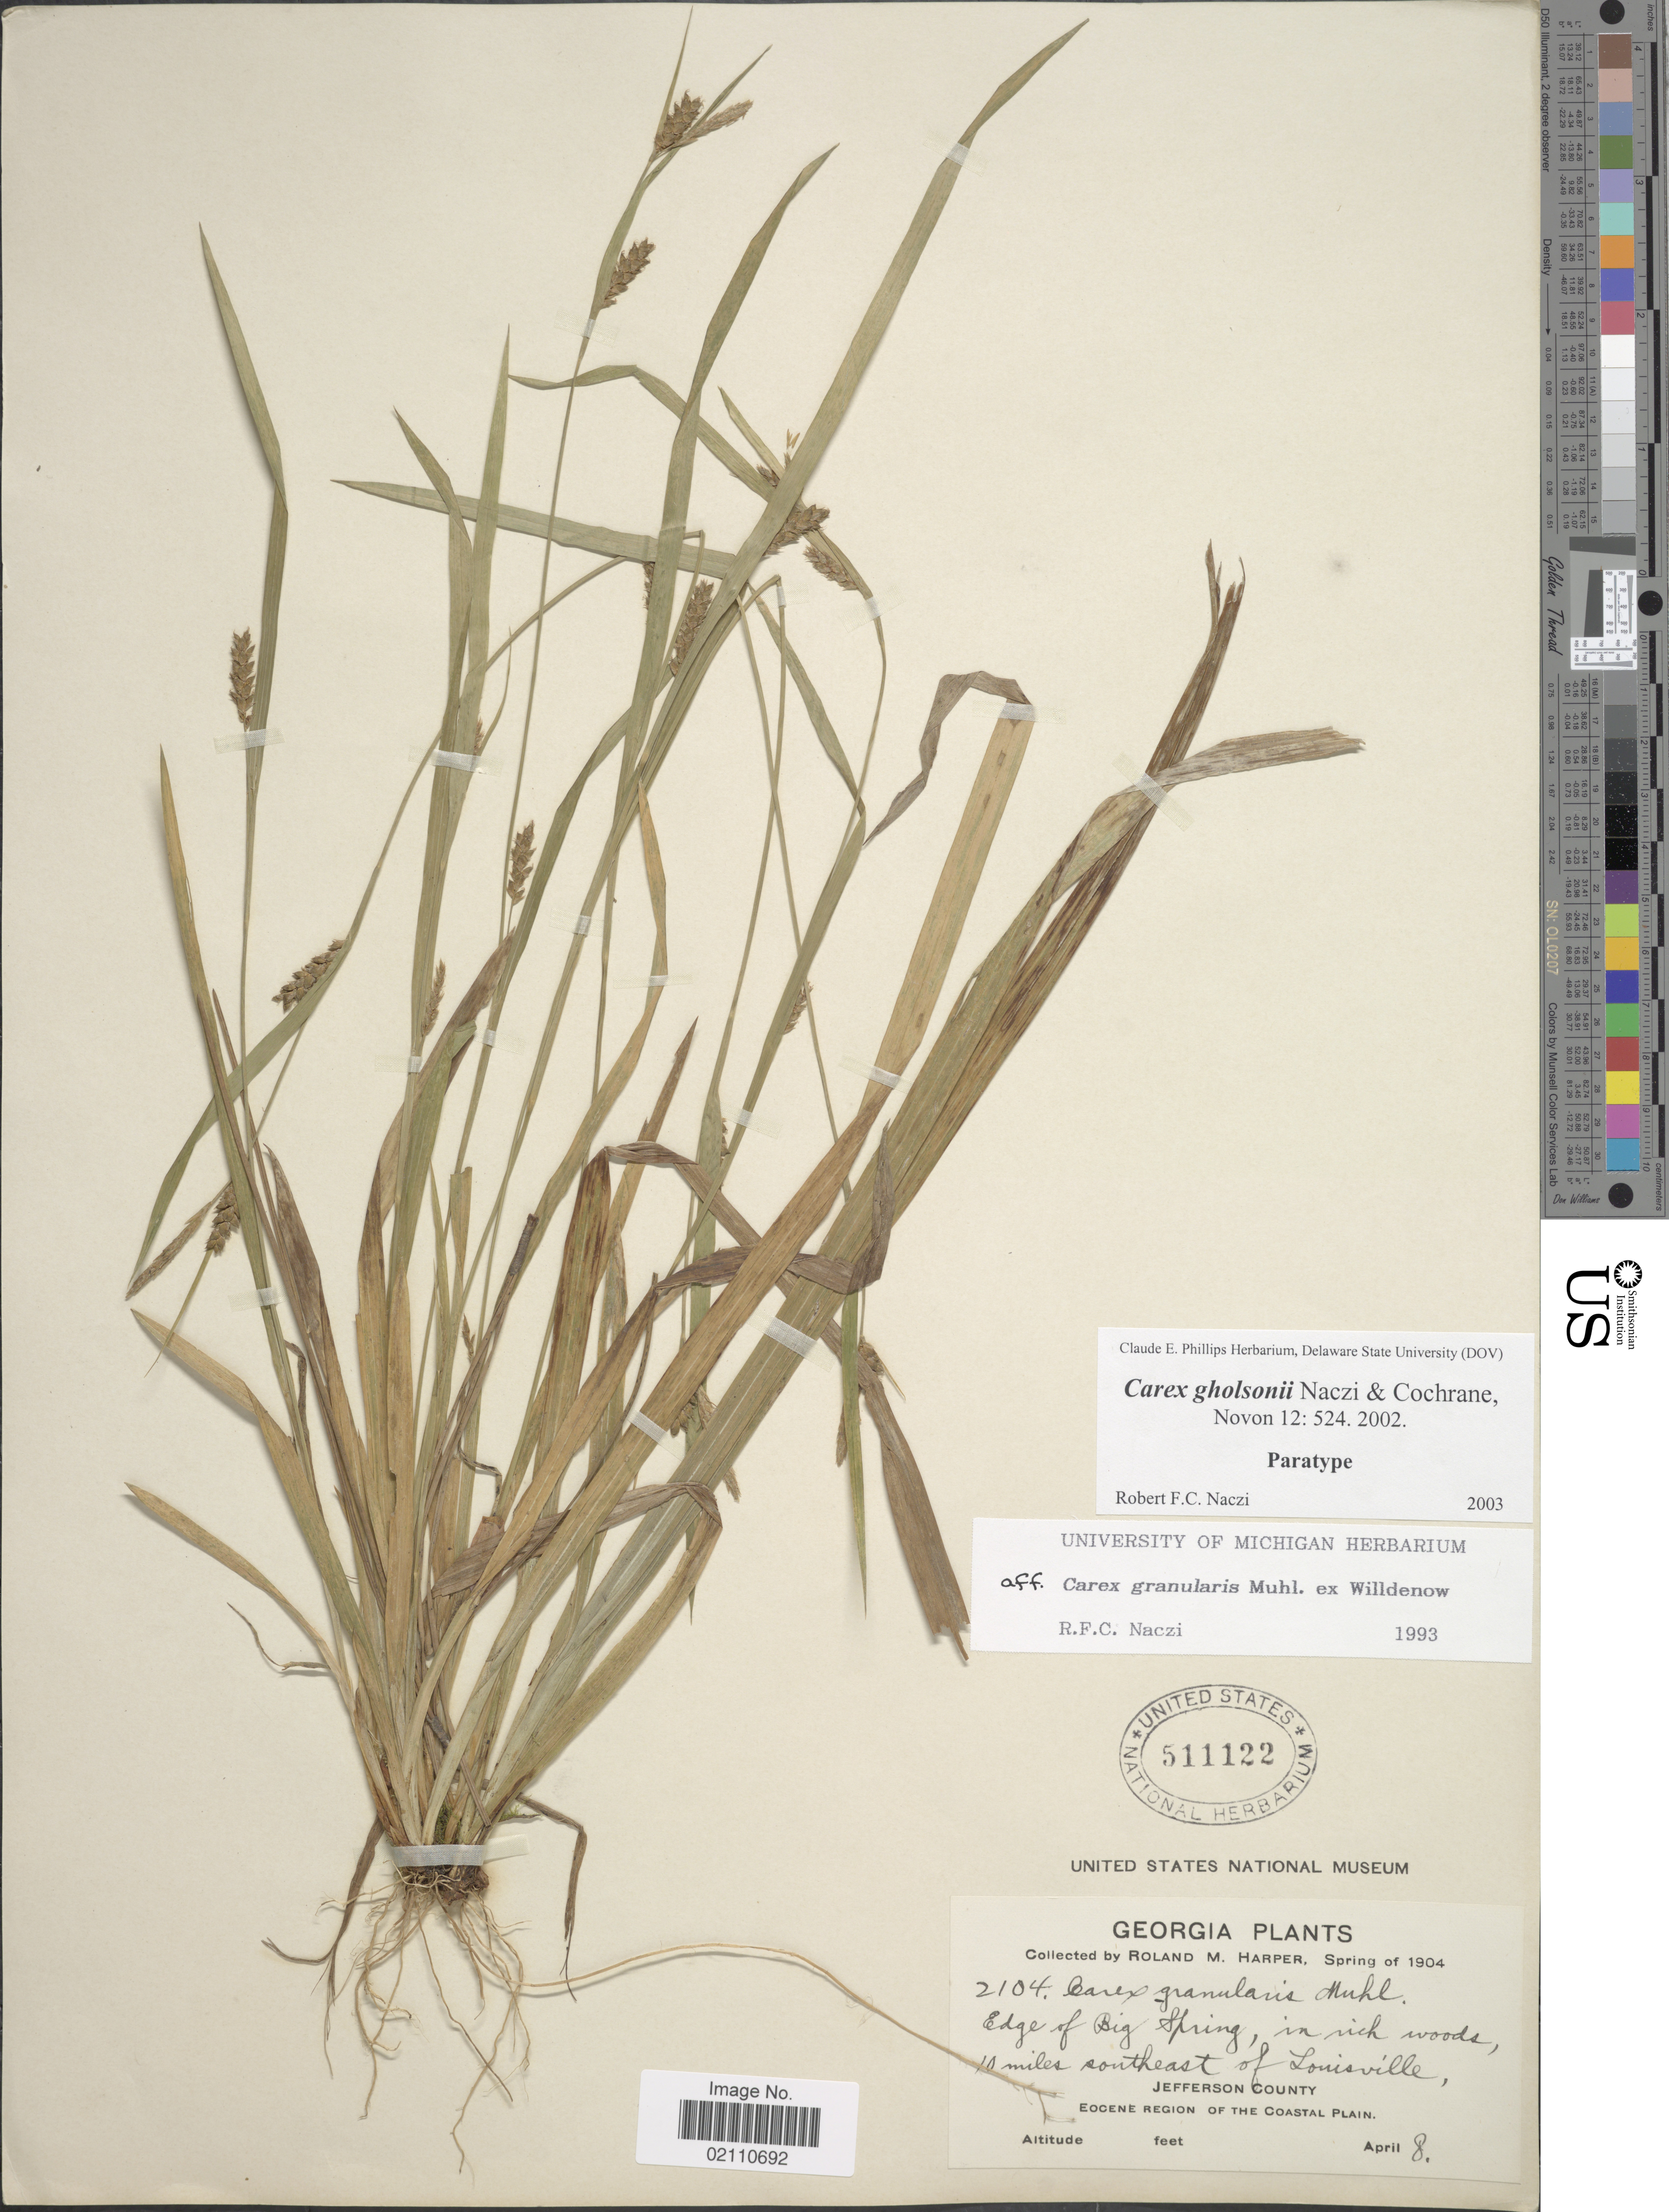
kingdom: Plantae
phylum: Tracheophyta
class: Liliopsida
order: Poales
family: Cyperaceae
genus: Carex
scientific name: Carex gholsonii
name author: Naczi & Cochrane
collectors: R. M. Harper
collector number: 2104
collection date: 1904-04-08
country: United States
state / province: Georgia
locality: Edge of Big Spring, in rich woods, 10 miles southeast of Louisville, Jefferson County, Eocene Region of the Coastal Plain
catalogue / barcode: US 511122